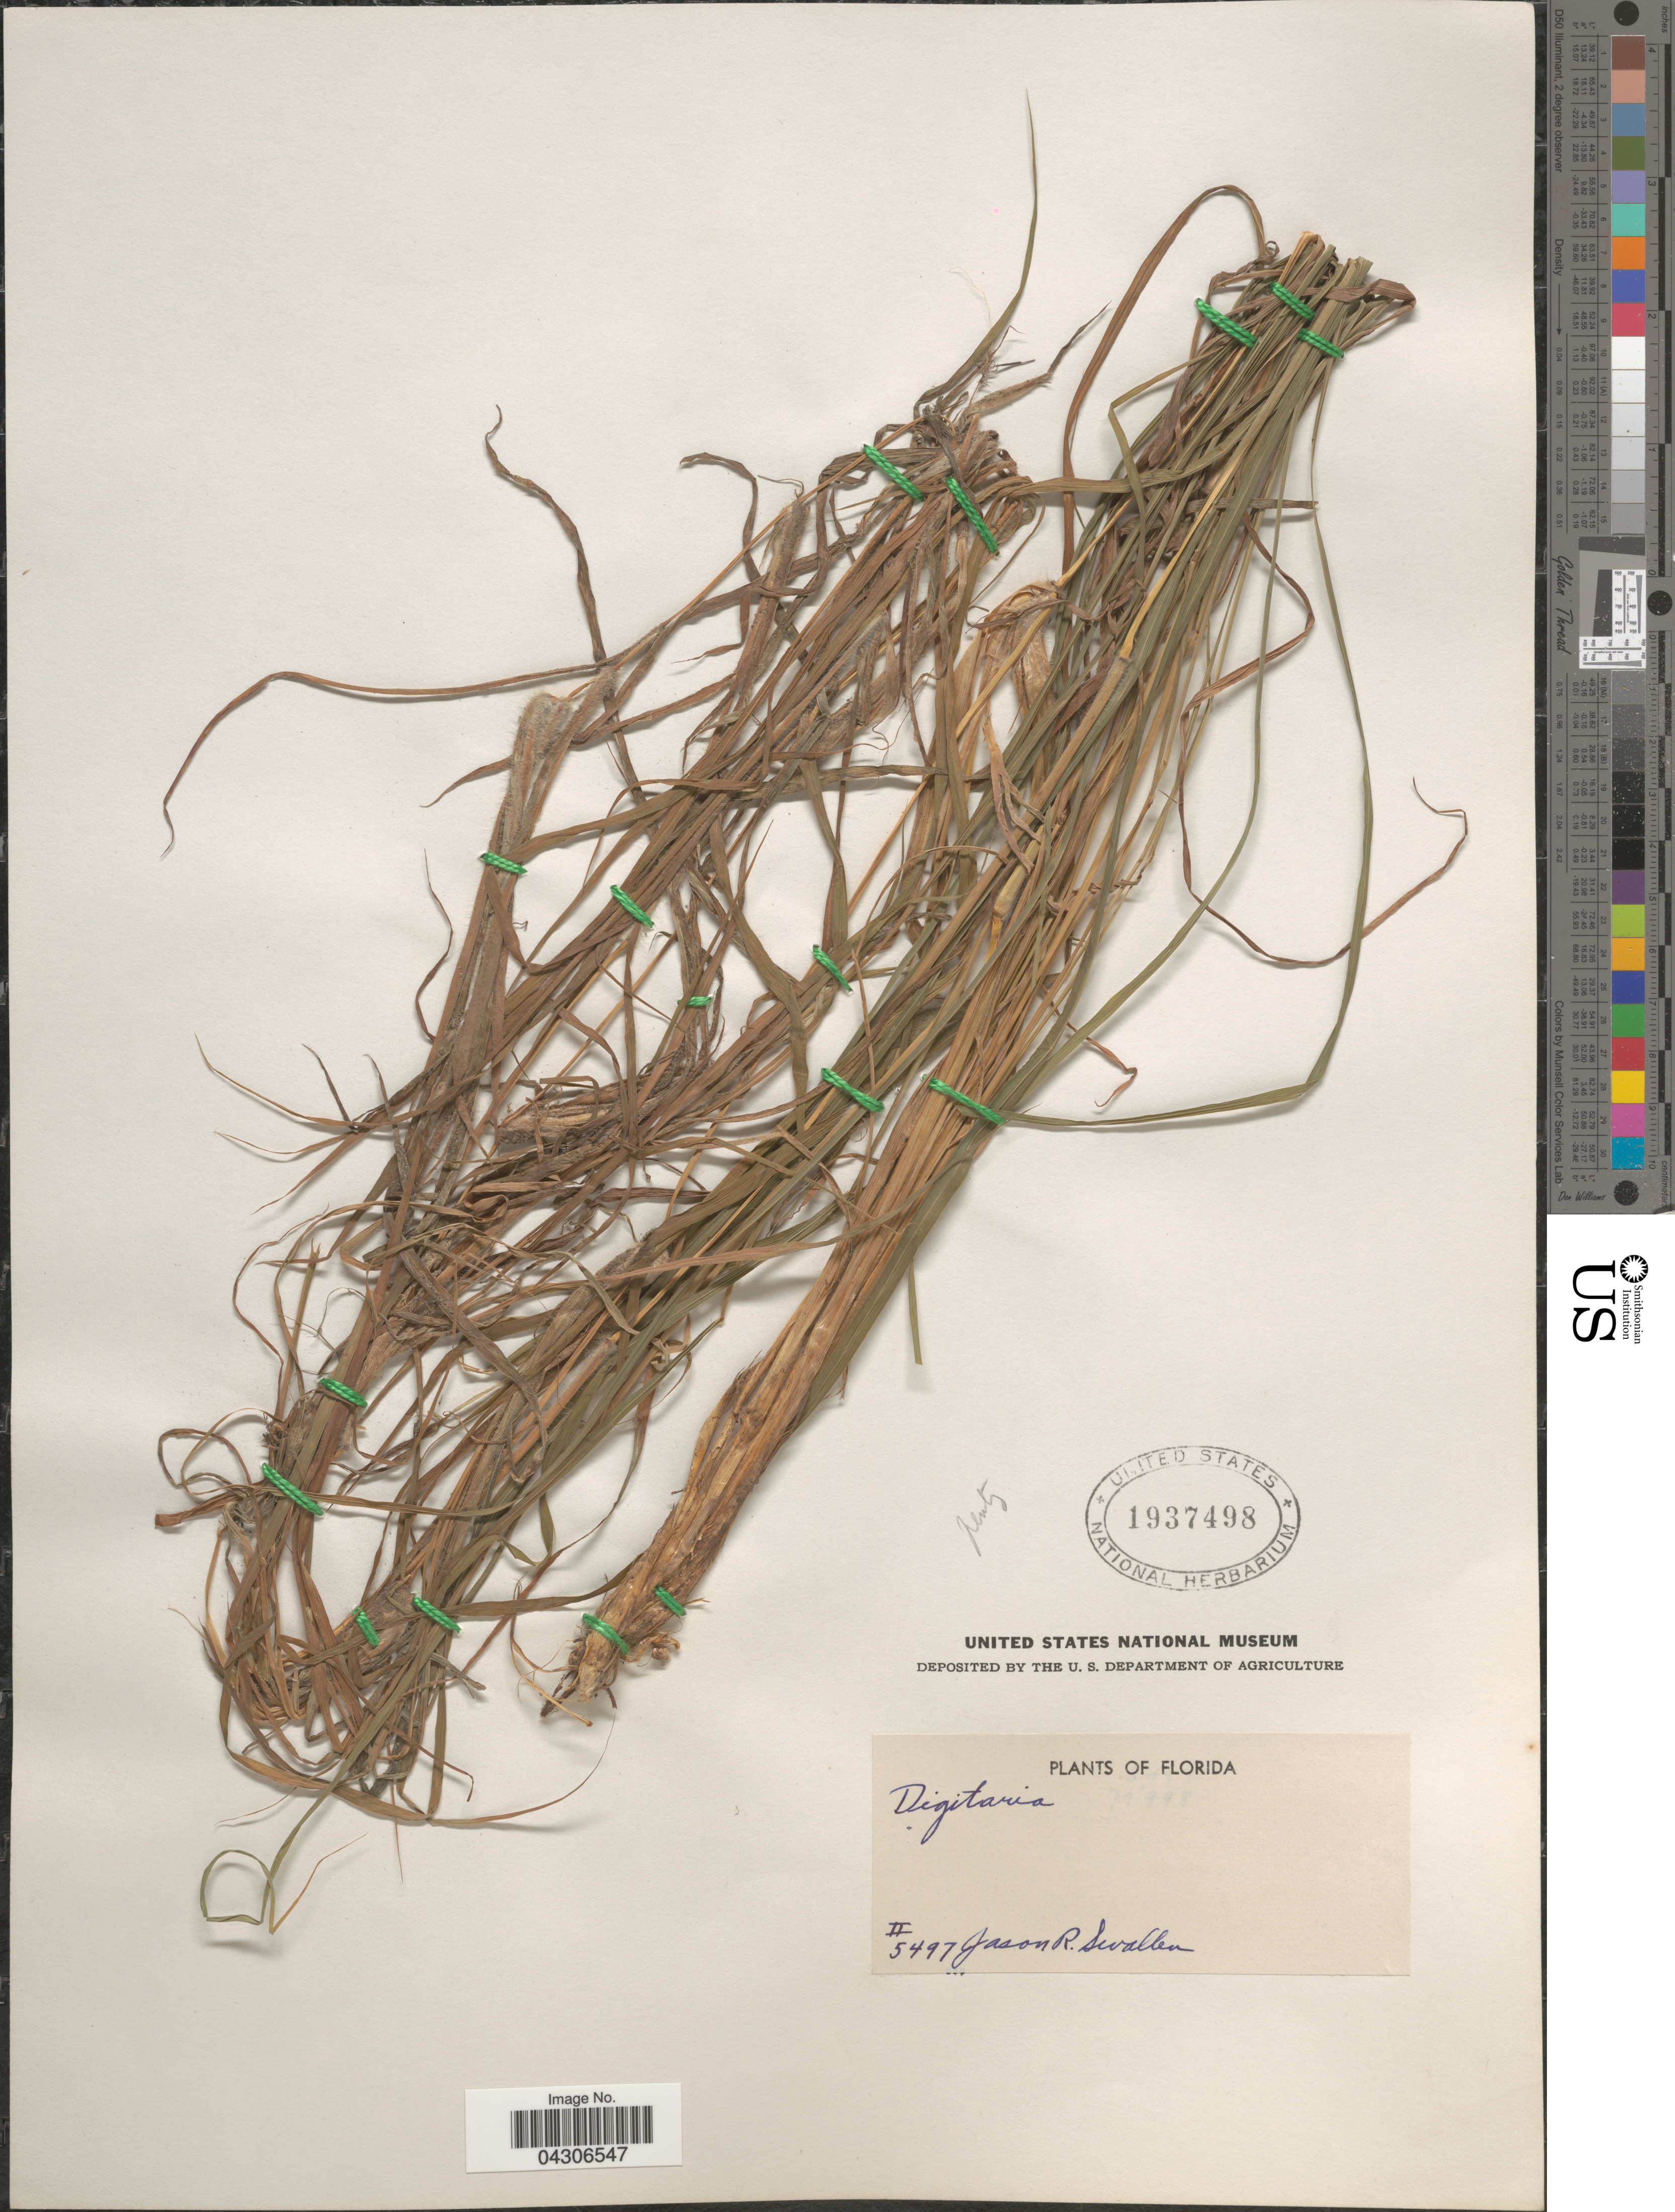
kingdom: Plantae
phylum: Tracheophyta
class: Liliopsida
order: Poales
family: Poaceae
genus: Digitaria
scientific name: Digitaria sp.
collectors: J. R. Swallen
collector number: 5497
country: United States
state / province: Florida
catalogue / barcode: US 1937498